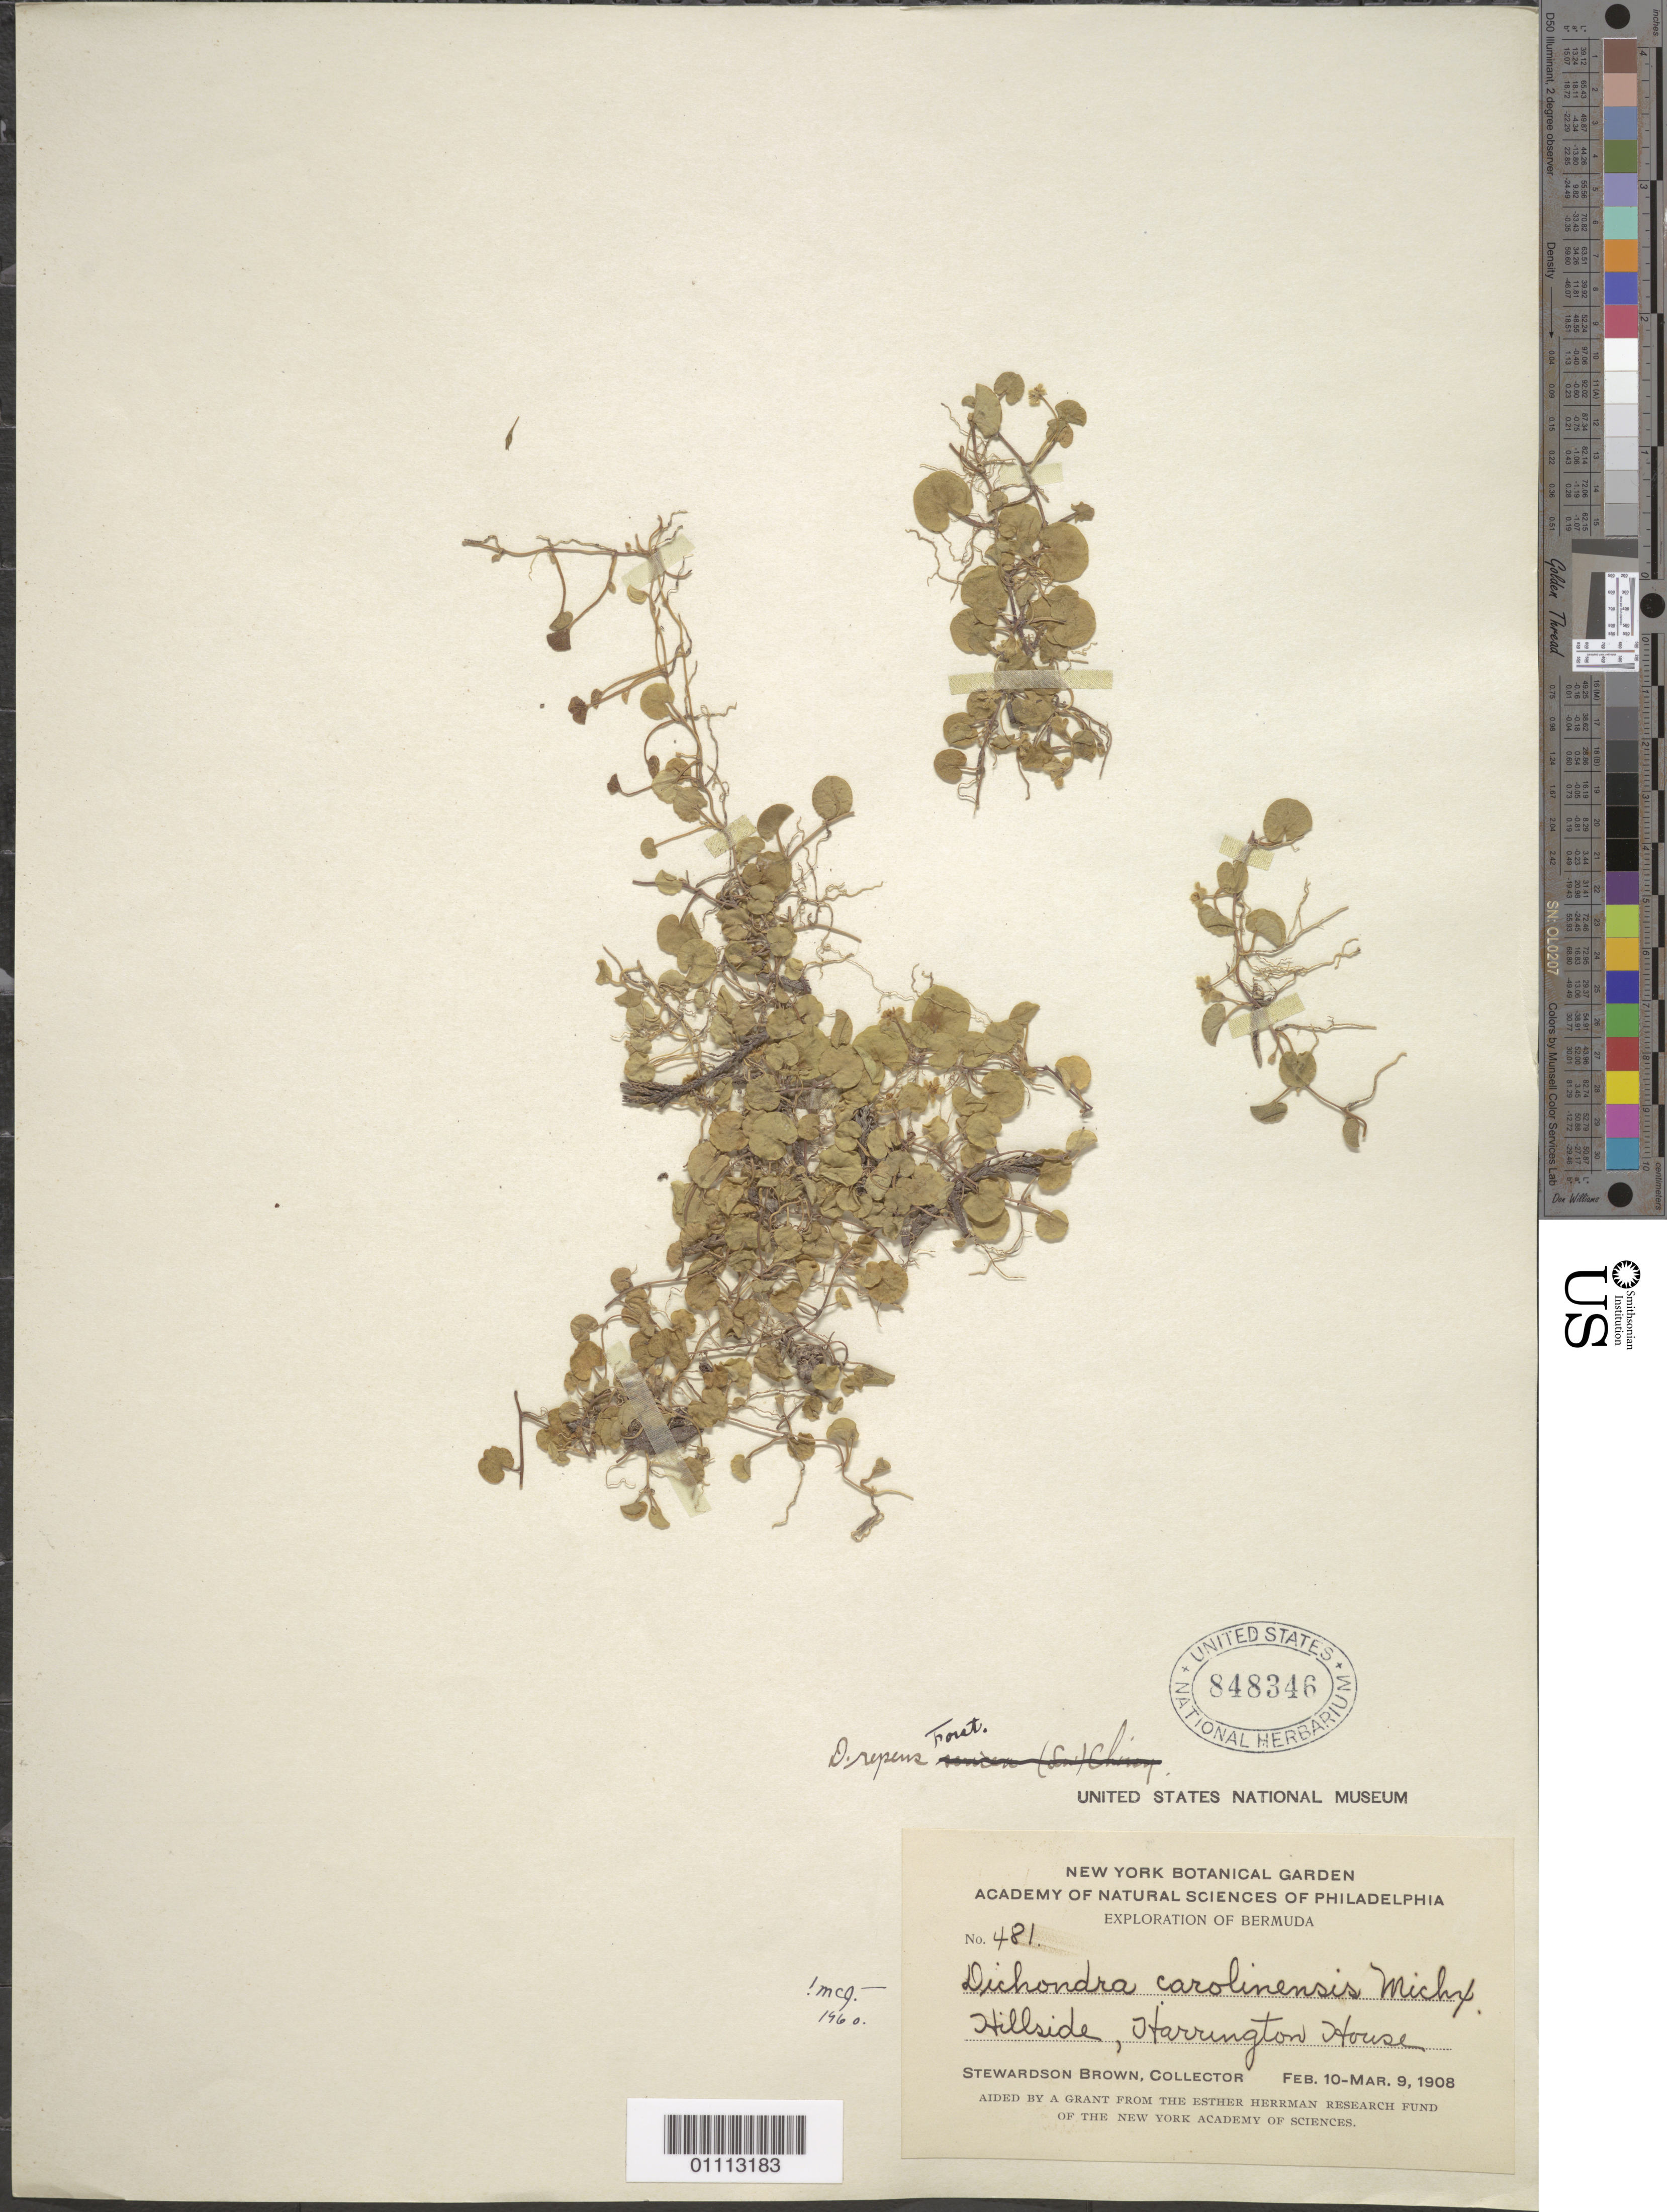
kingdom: Plantae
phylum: Tracheophyta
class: Magnoliopsida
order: Solanales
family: Convolvulaceae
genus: Dichondra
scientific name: Dichondra carolinensis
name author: Michx.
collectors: S. Brown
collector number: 481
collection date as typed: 10 Feb 1908 to 09 Mar 1908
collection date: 1908-02-10/1908-03-09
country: Bermuda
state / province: Hamilton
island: Bermuda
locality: Hillside, Harrington House.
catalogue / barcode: US 848346